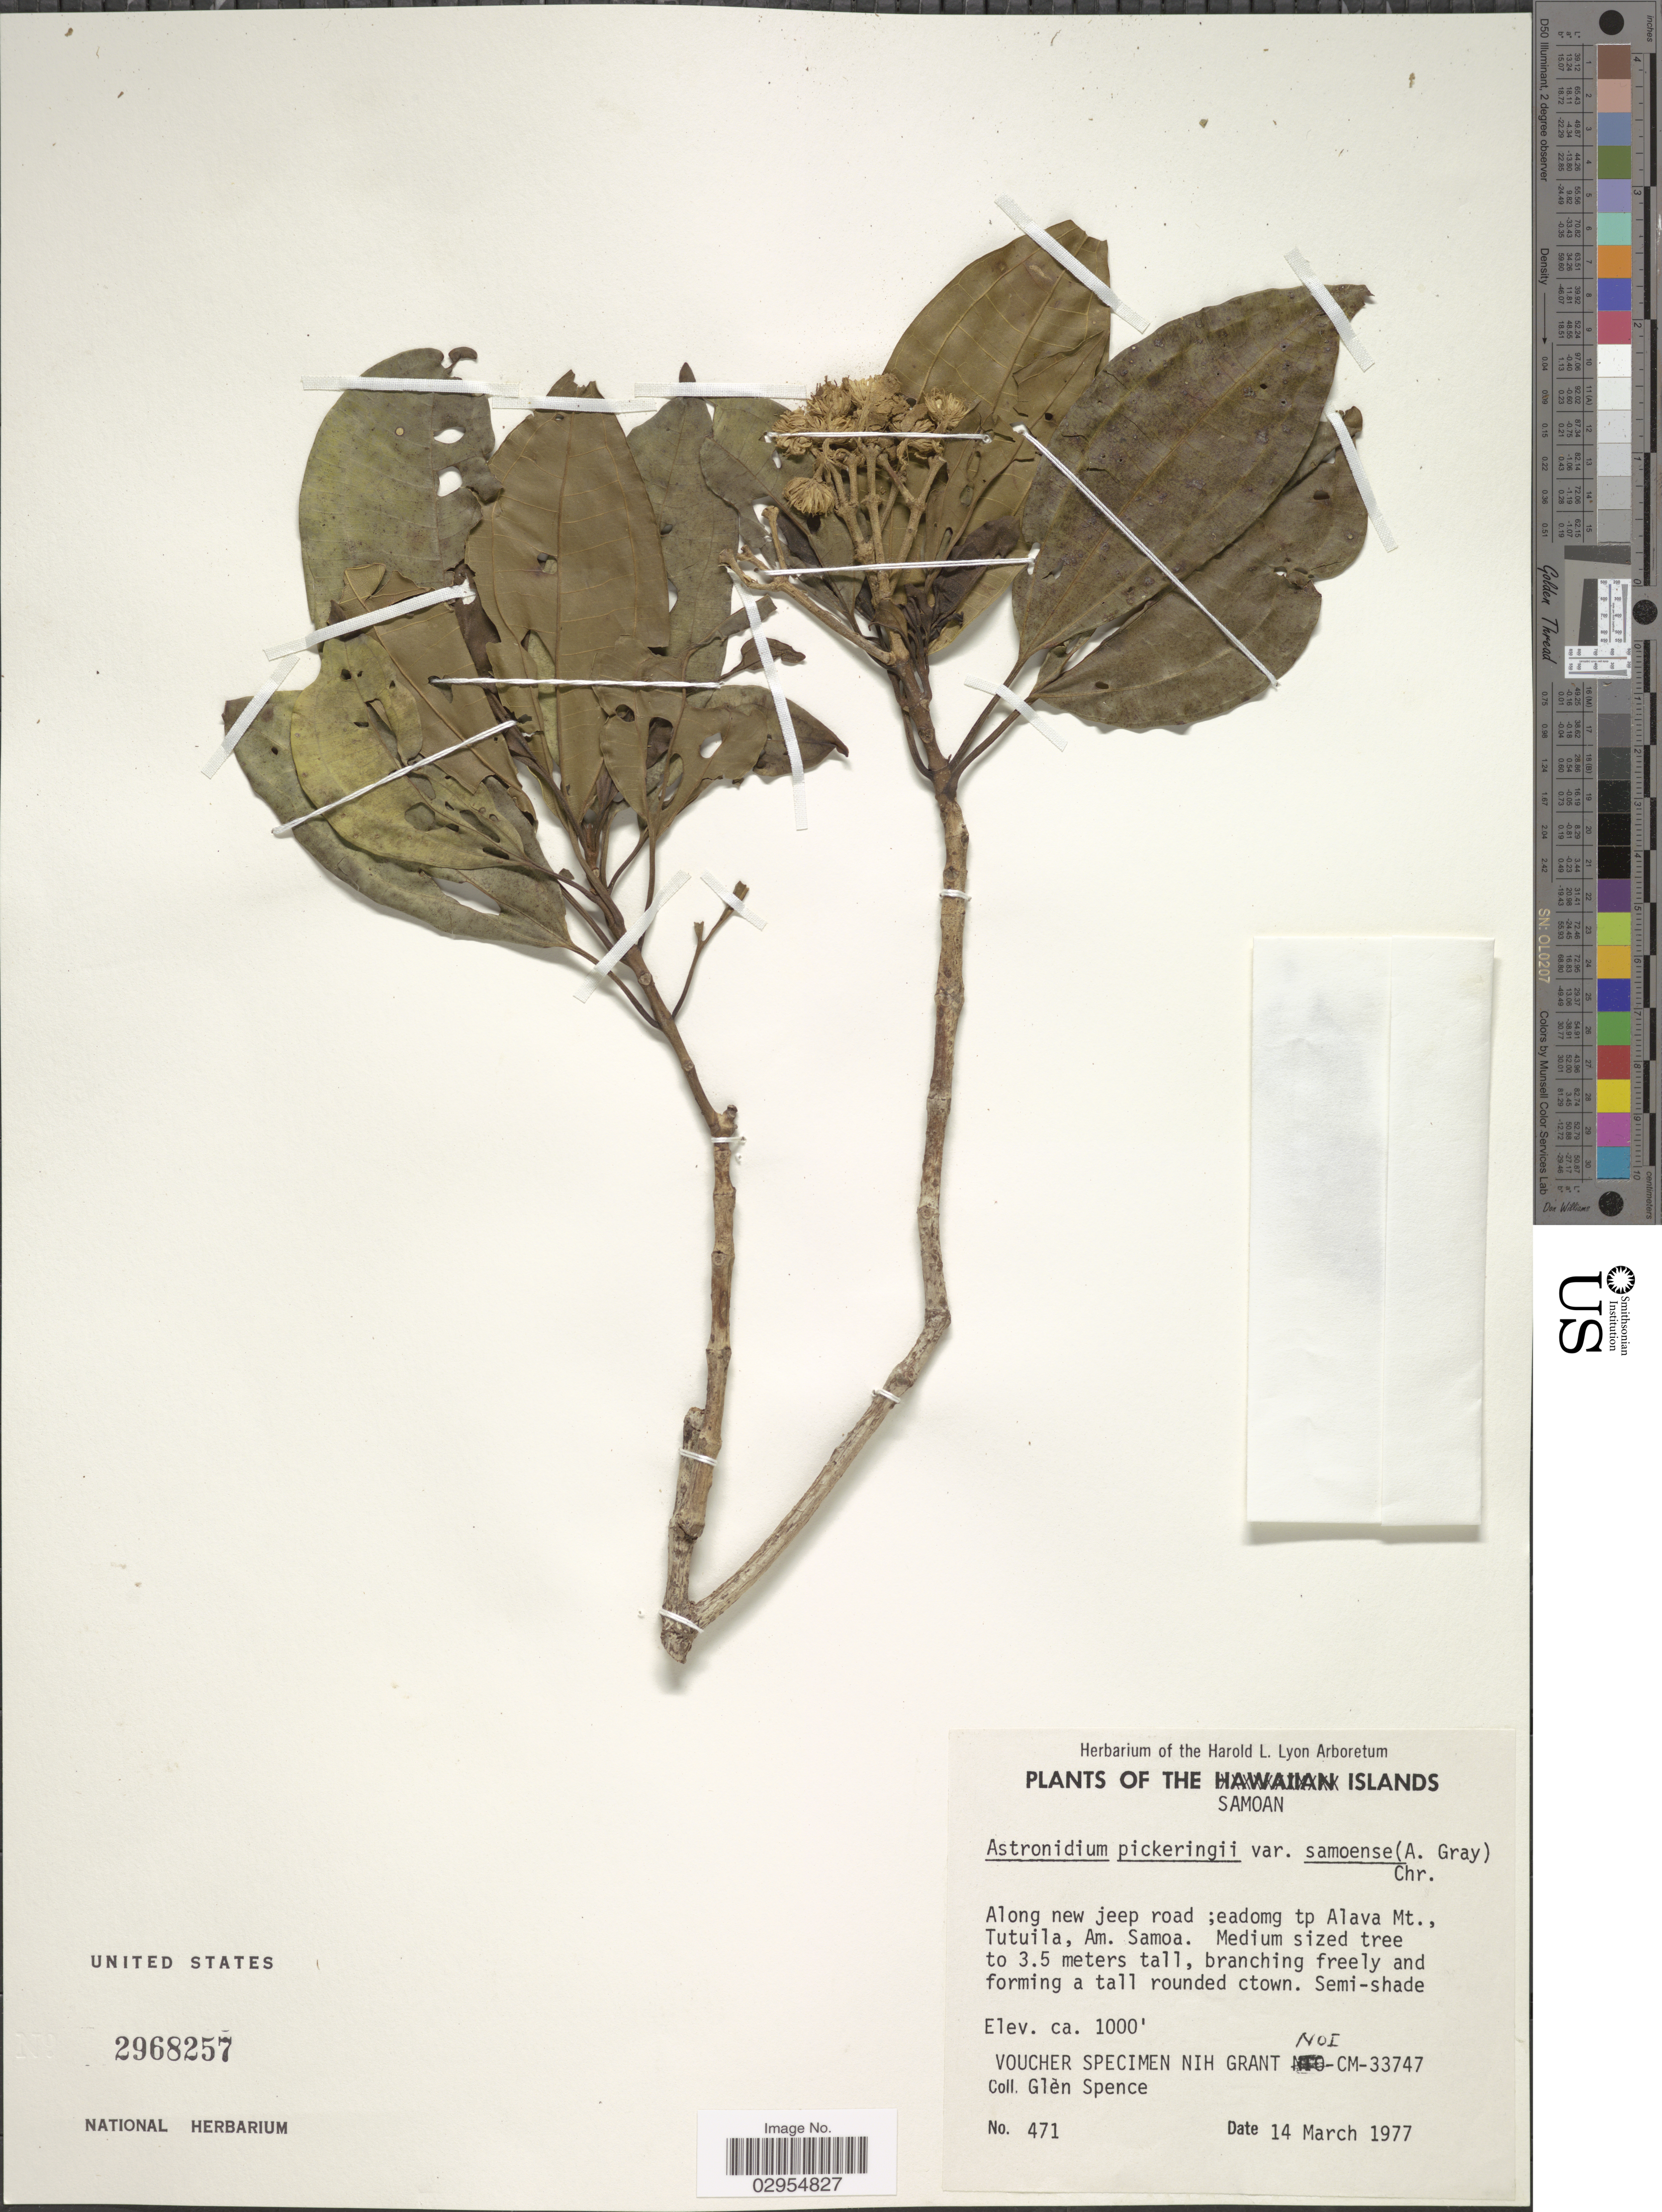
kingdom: Plantae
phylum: Tracheophyta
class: Magnoliopsida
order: Myrtales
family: Melastomataceae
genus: Astronidium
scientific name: Astronidium pickeringii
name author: (A. Gray) Christoph.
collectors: G. Spence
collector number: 471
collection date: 1977-03-14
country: American Samoa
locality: Samoan Islands. Along new jeep road; eadomg tp Alaca Mt., Tutuila, Am. Samoa.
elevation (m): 305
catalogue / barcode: US 2968257